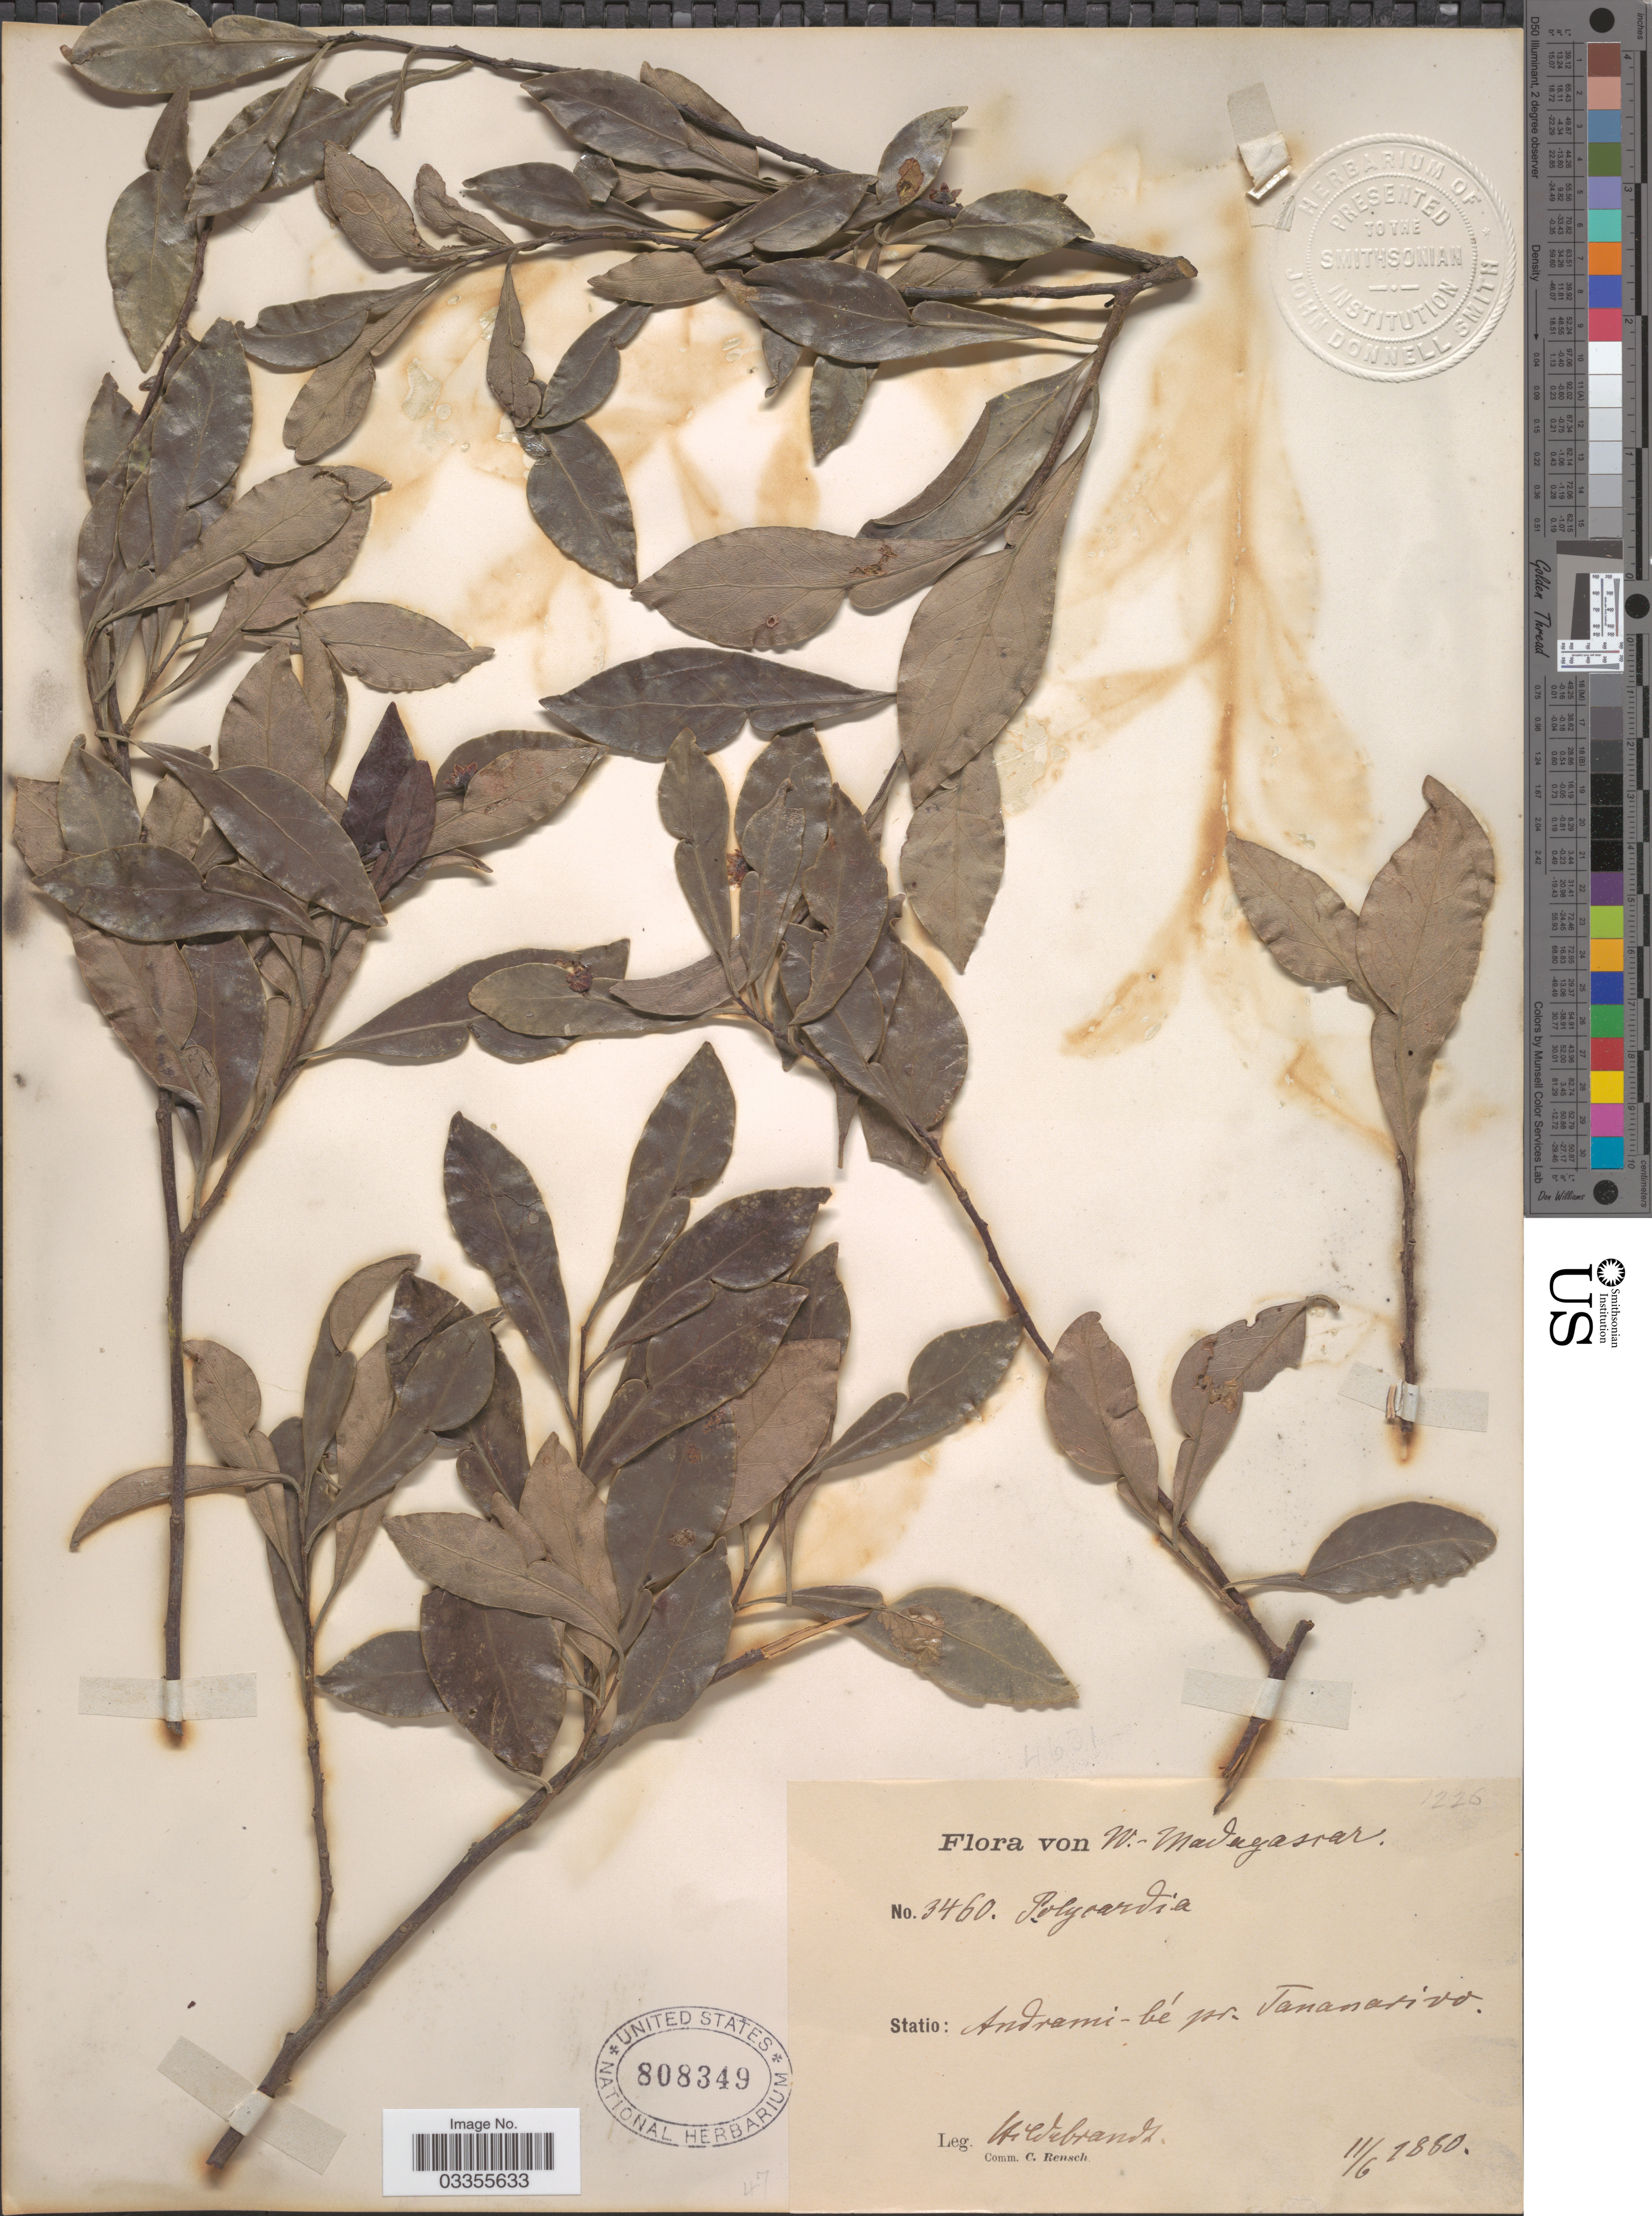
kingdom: Plantae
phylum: Tracheophyta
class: Magnoliopsida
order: Celastrales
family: Celastraceae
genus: Polycardia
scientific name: Polycardia sp.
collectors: J. Hildebrandt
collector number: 3460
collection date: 1860-06-11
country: Madagascar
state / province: Analamanga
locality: W. - Madagascar. Statio: Andrami - bé pr. Tananarivo.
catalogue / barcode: US 808349